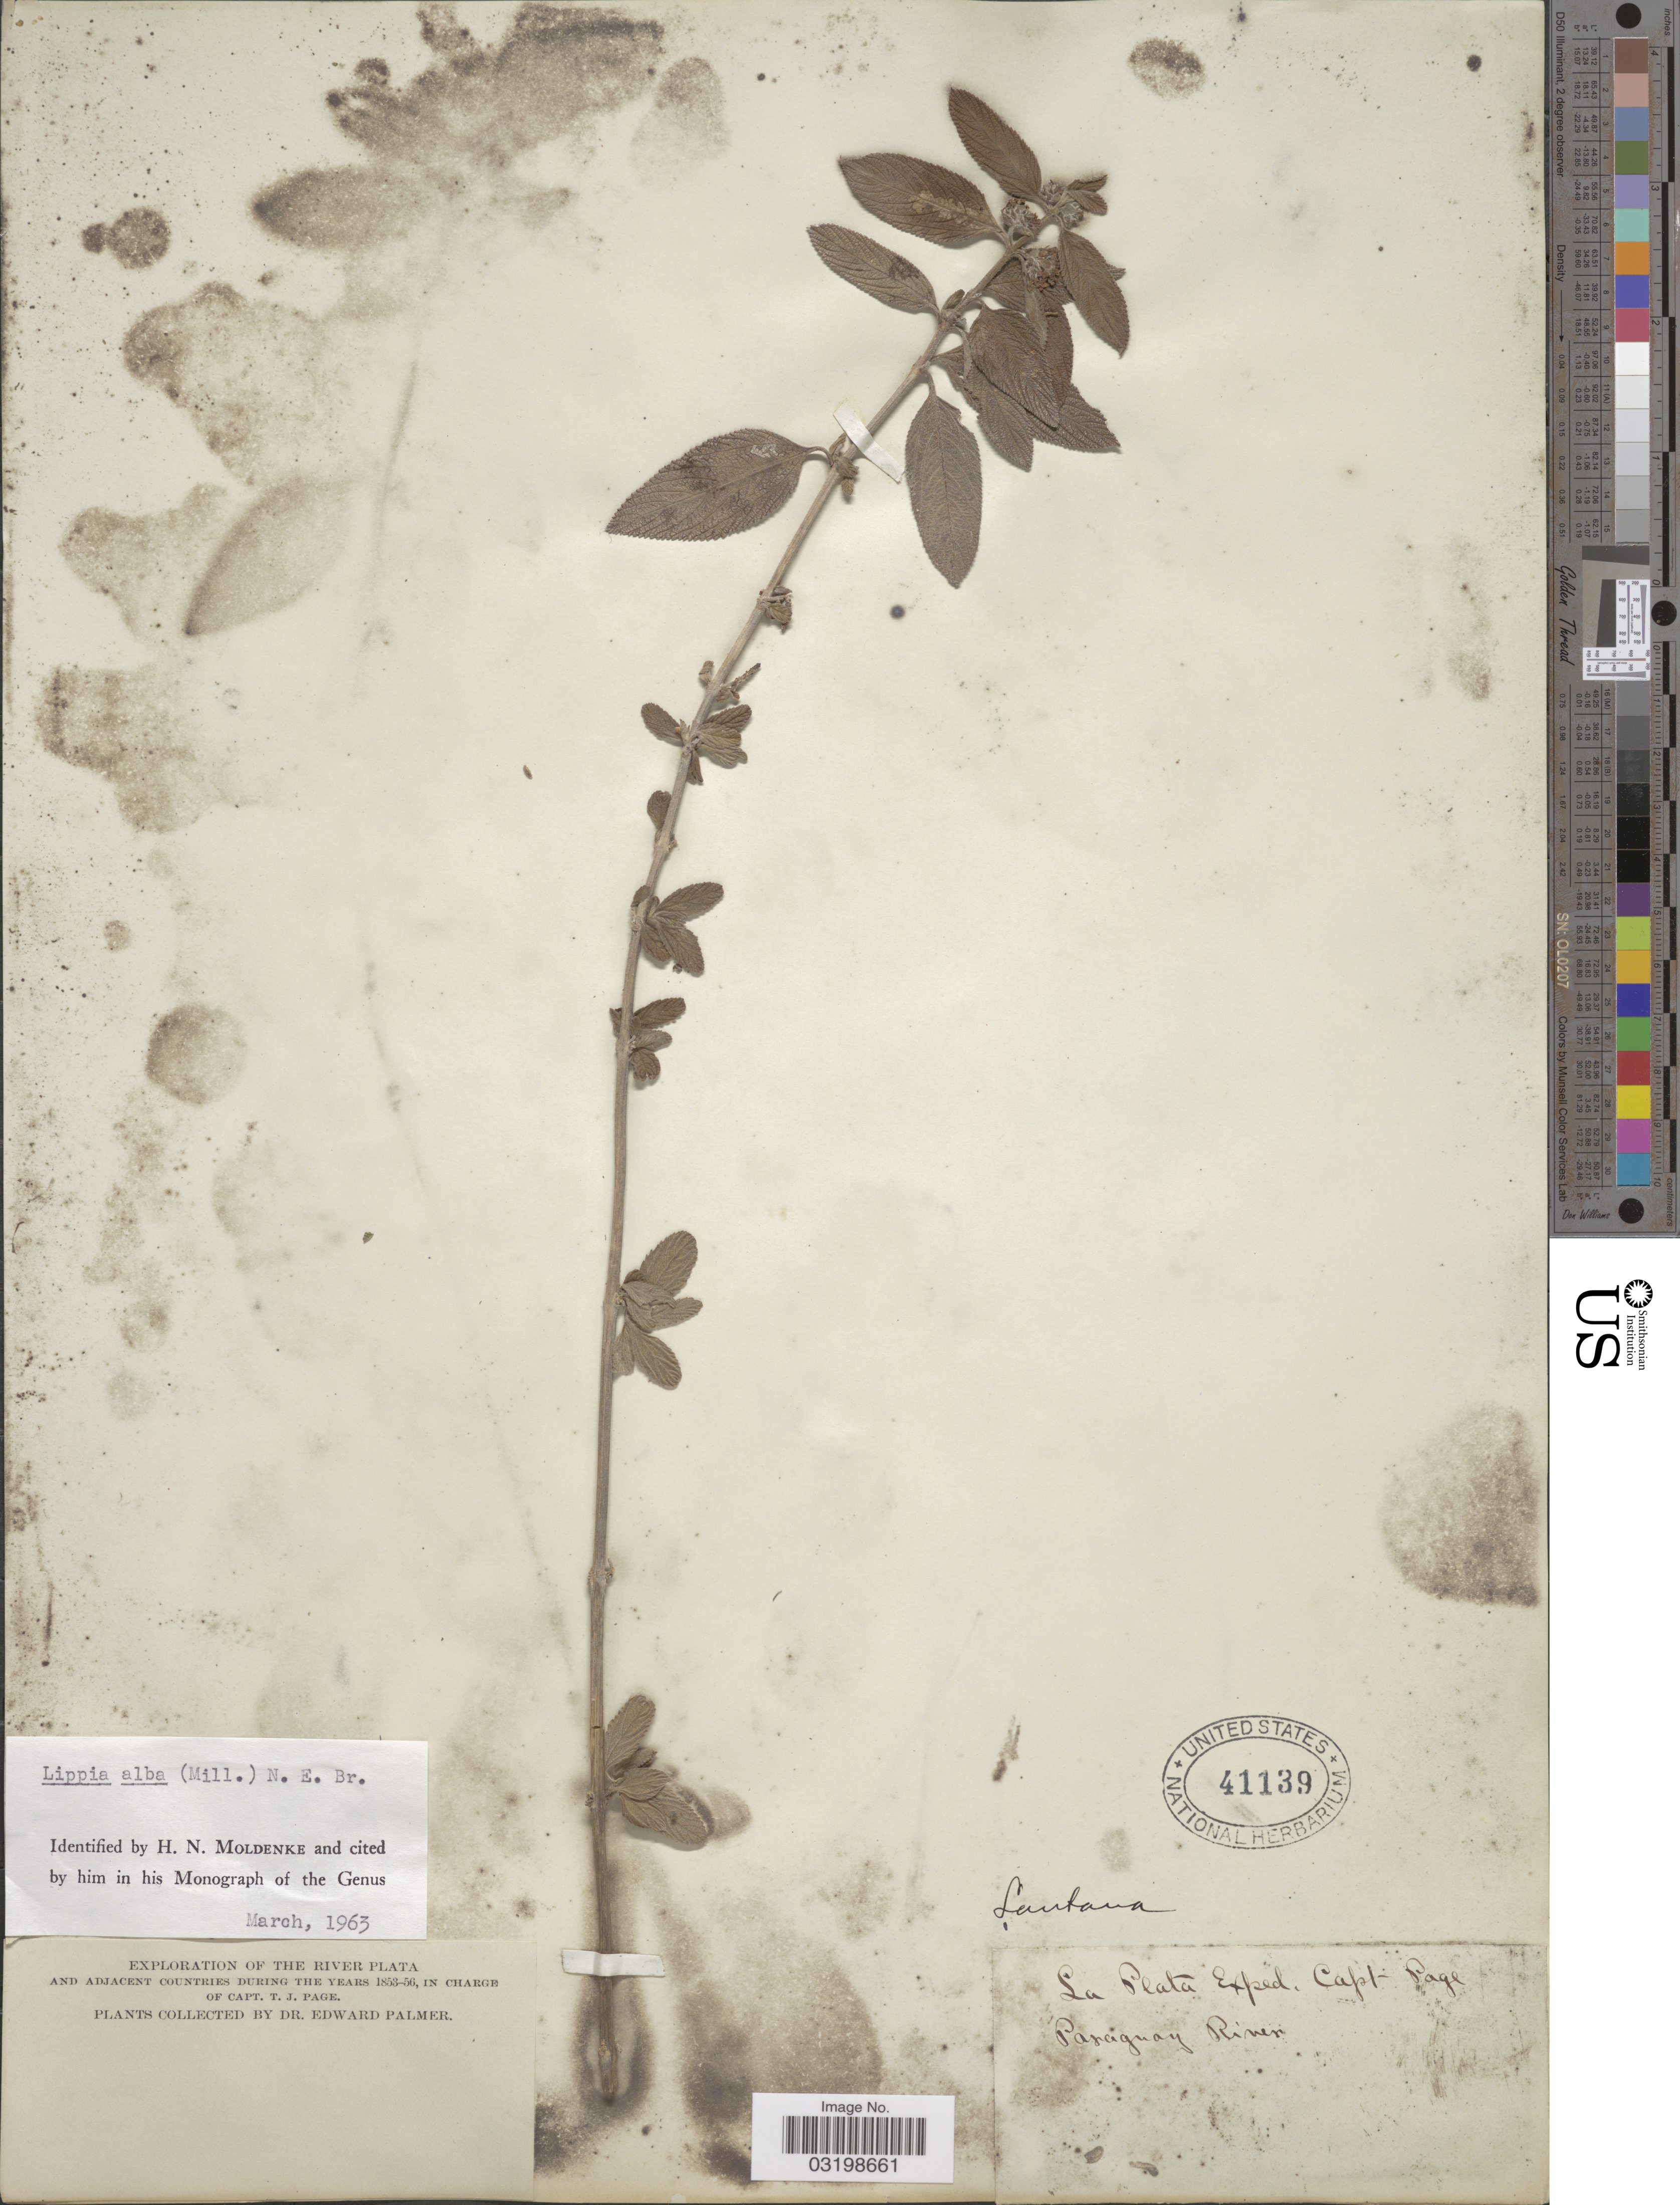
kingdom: Plantae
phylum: Tracheophyta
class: Magnoliopsida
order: Lamiales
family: Verbenaceae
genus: Lippia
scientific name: Lippia alba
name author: (Mill.) N.E. Br. ex Britton & P. Wilson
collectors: E. Palmer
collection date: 1853/1856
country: Paraguay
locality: The River Plata and Adjacent Countries, Paraguay River.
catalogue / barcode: US 41139